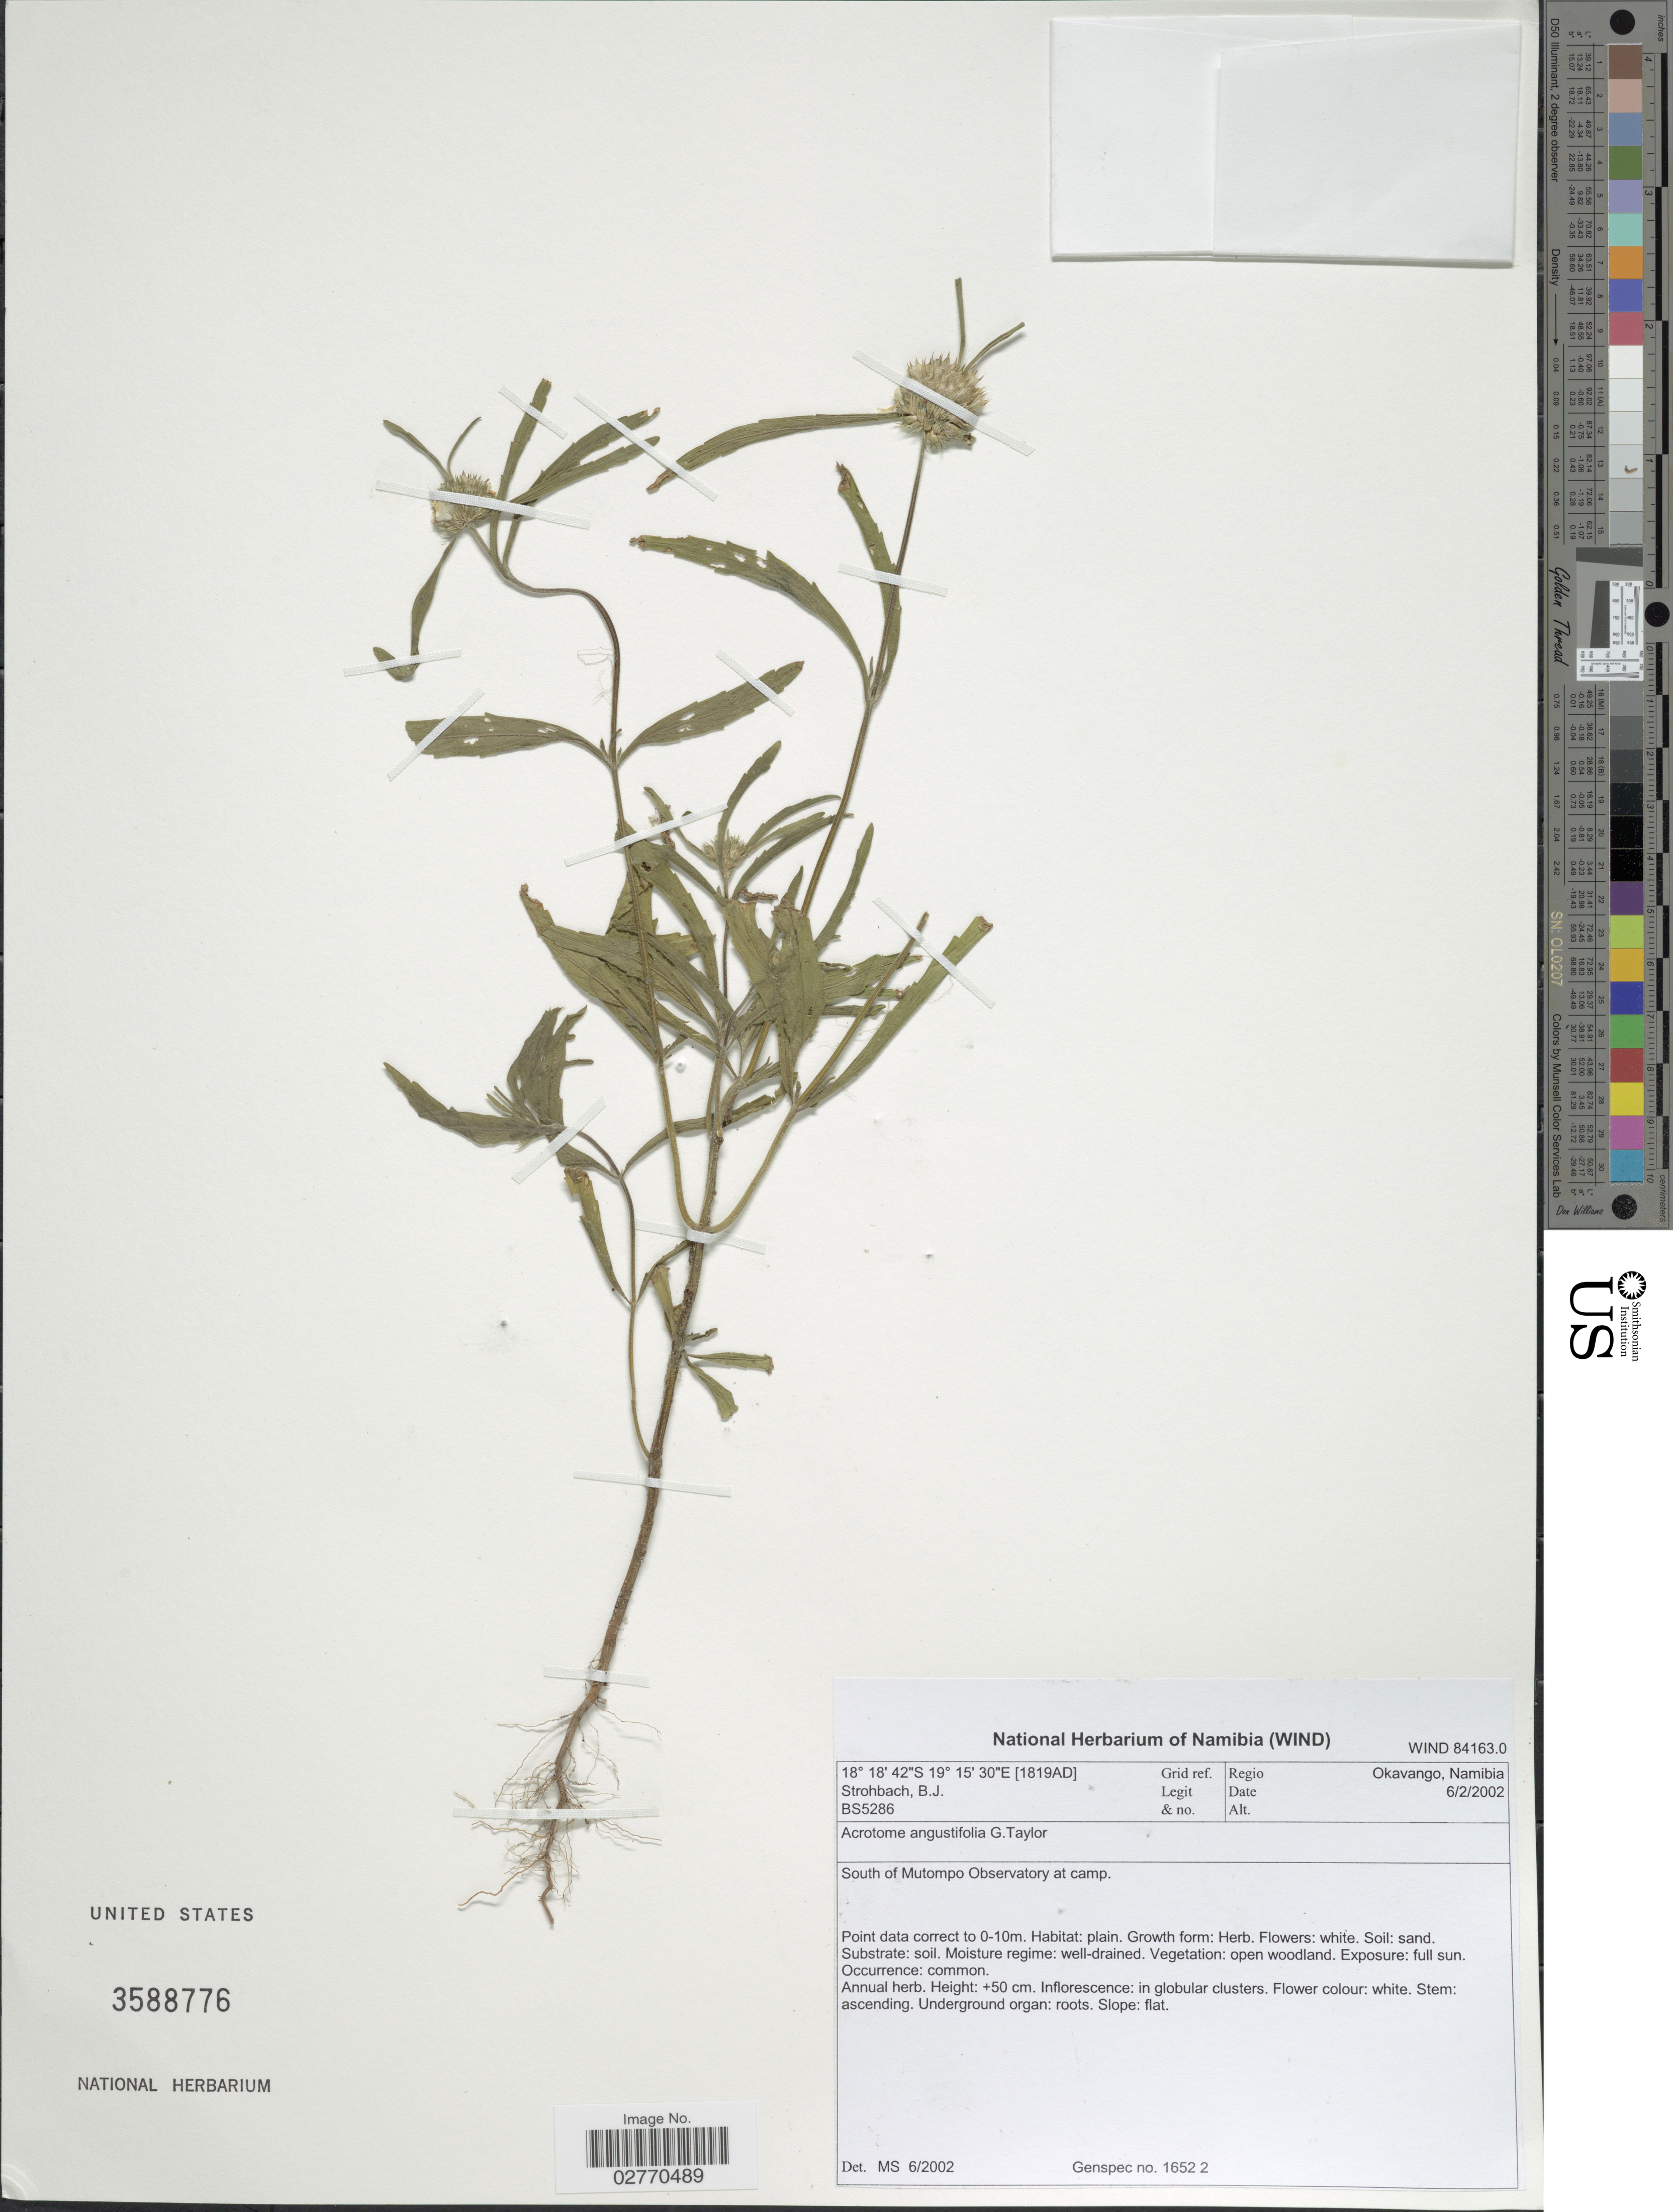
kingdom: Plantae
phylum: Tracheophyta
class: Magnoliopsida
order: Lamiales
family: Lamiaceae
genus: Acrotome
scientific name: Acrotome angustifolia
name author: G. Taylor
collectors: B. Strohbach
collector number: BS5286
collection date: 2002-02-06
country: Namibia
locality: Okavango, South of Mutompo Observatory at camp. 1819AD Grid Ref.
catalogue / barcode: US 3588776